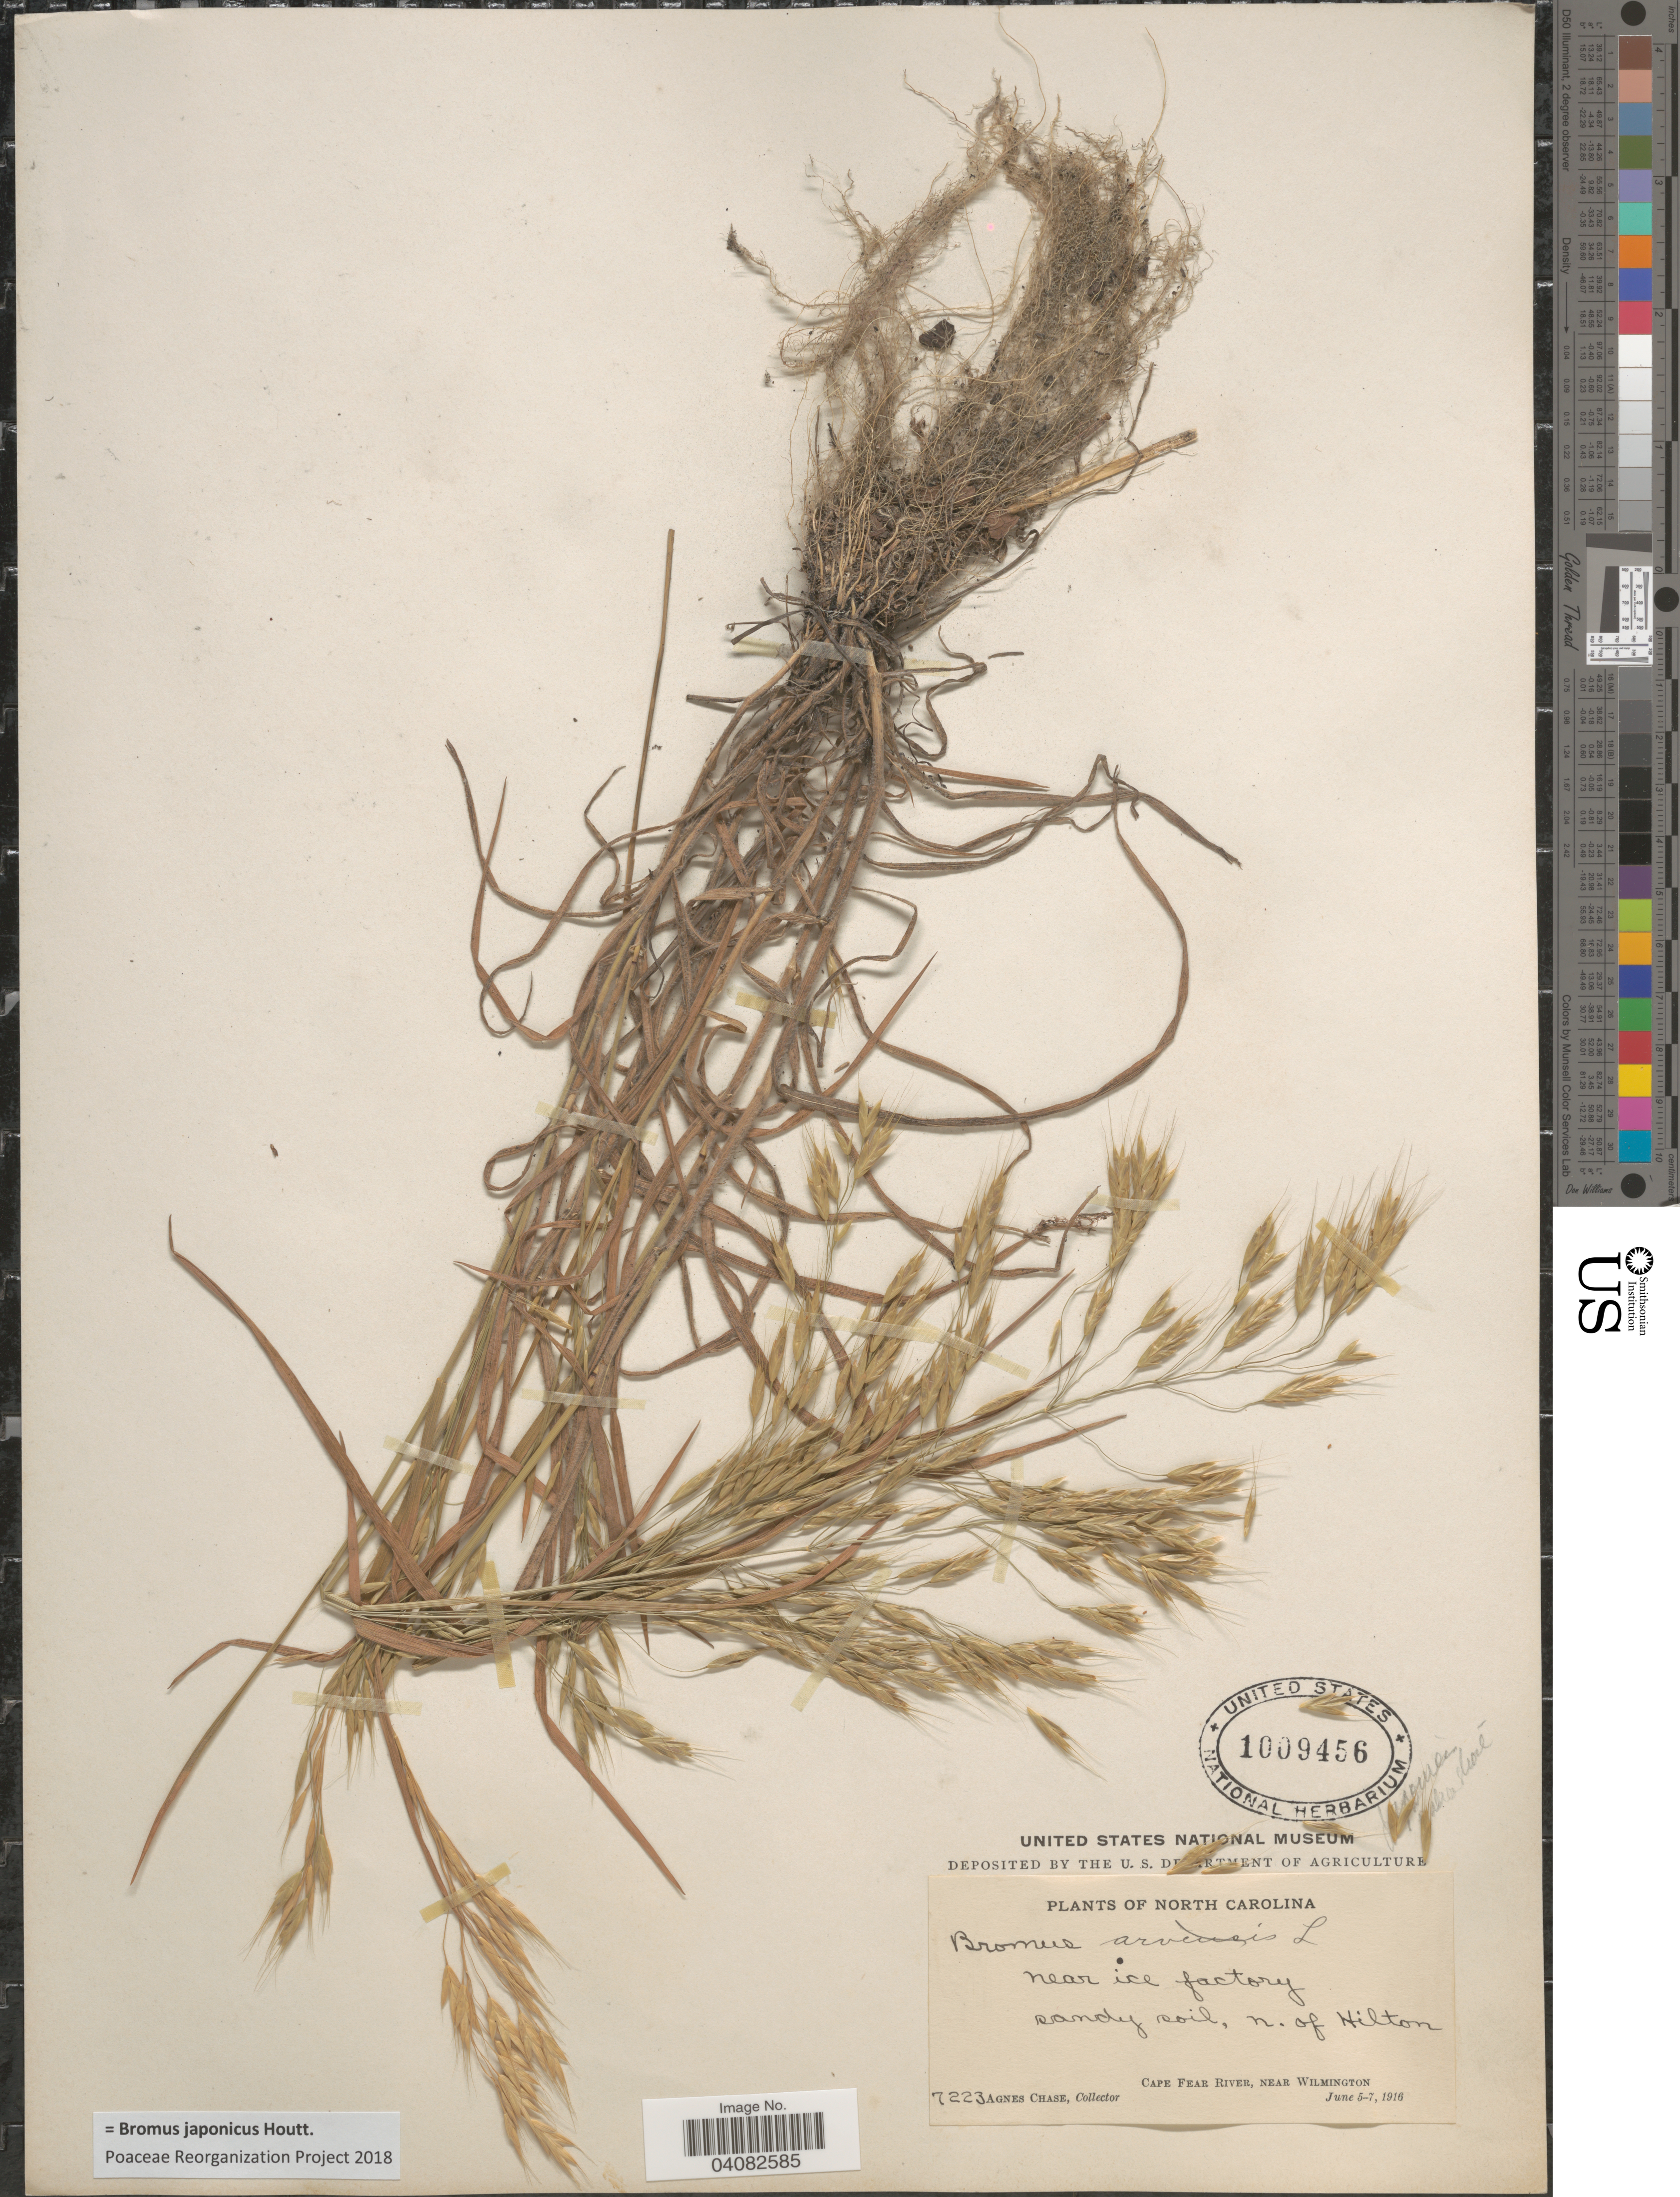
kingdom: Plantae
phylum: Tracheophyta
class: Liliopsida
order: Poales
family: Poaceae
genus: Bromus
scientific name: Bromus japonicus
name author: Houtt.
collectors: A. Chase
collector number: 7223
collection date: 1916-06-05/1916-06-07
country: United States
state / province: North Carolina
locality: Near ice factory. Sandy soil, n. of Hilton. Cape Fear River, near Wilmington.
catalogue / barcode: US 1009456